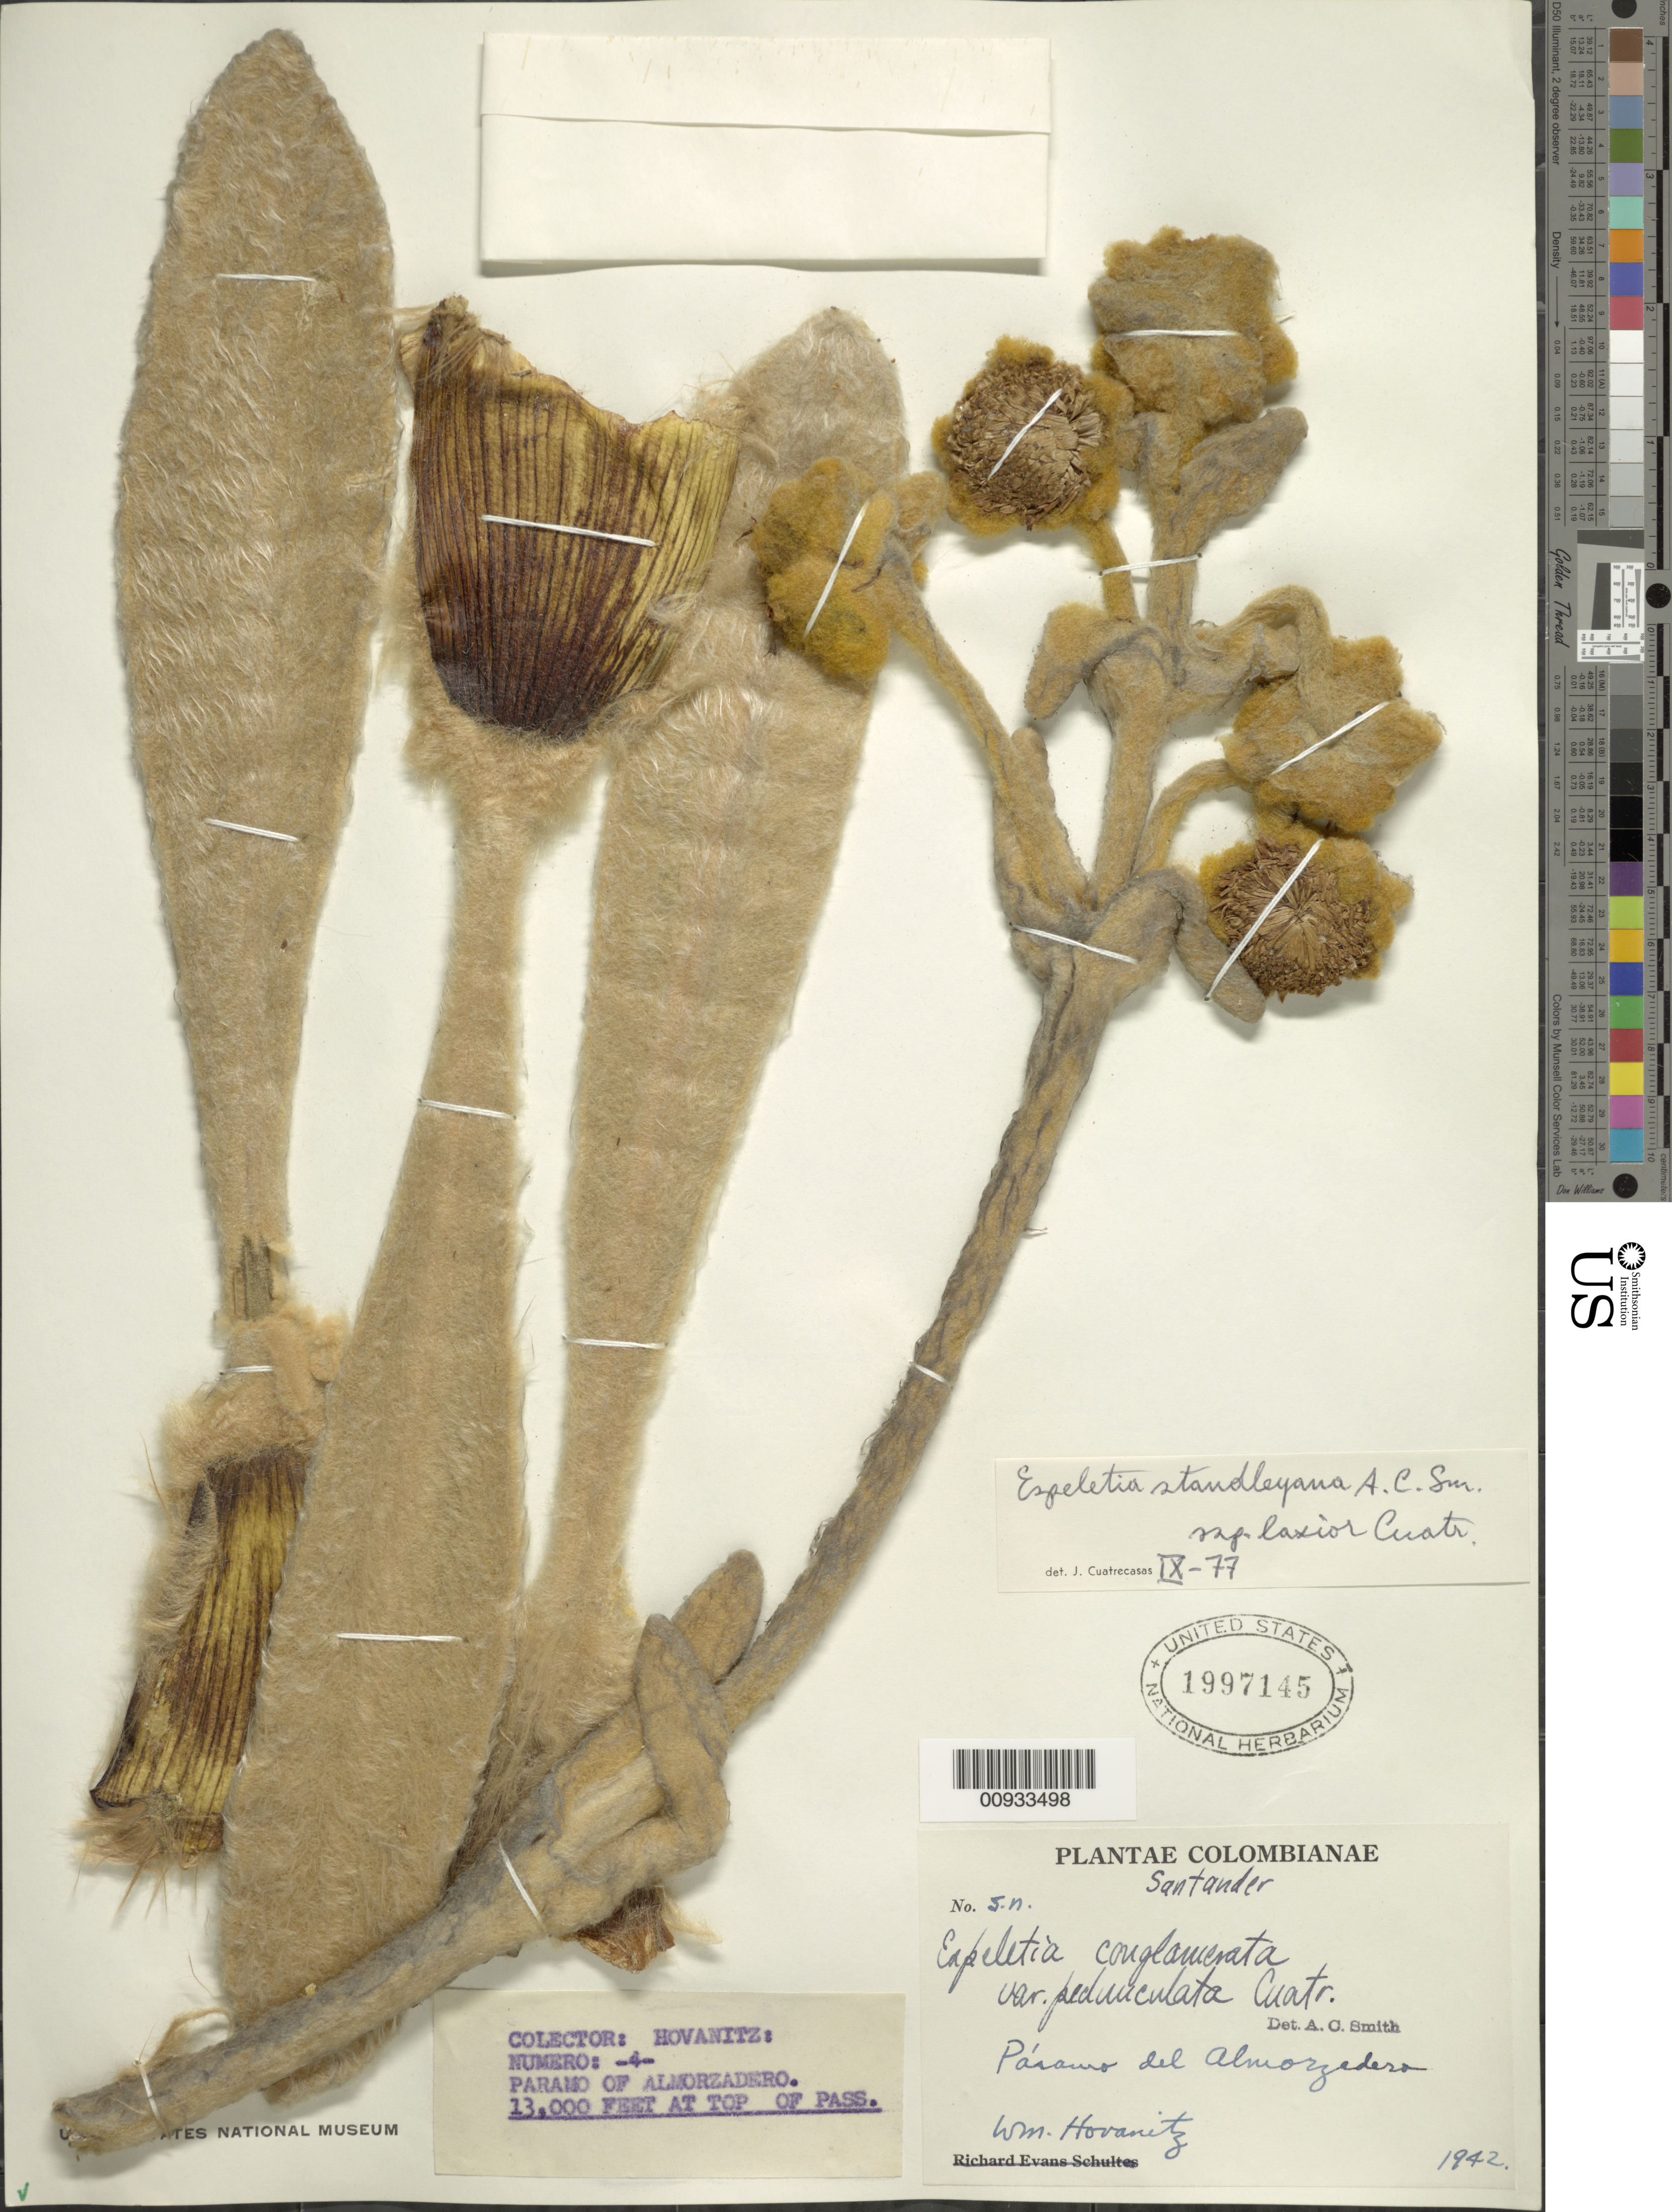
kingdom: Plantae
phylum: Tracheophyta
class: Magnoliopsida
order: Asterales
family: Asteraceae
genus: Espeletia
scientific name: Espeletia standleyana var. laxior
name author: Cuatrec.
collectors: W. M. Hovanitz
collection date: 1942-12-31/1943-01-01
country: Colombia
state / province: Santander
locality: Páramo de Almorzadero. At top of pass.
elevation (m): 4333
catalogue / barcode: US 1997145